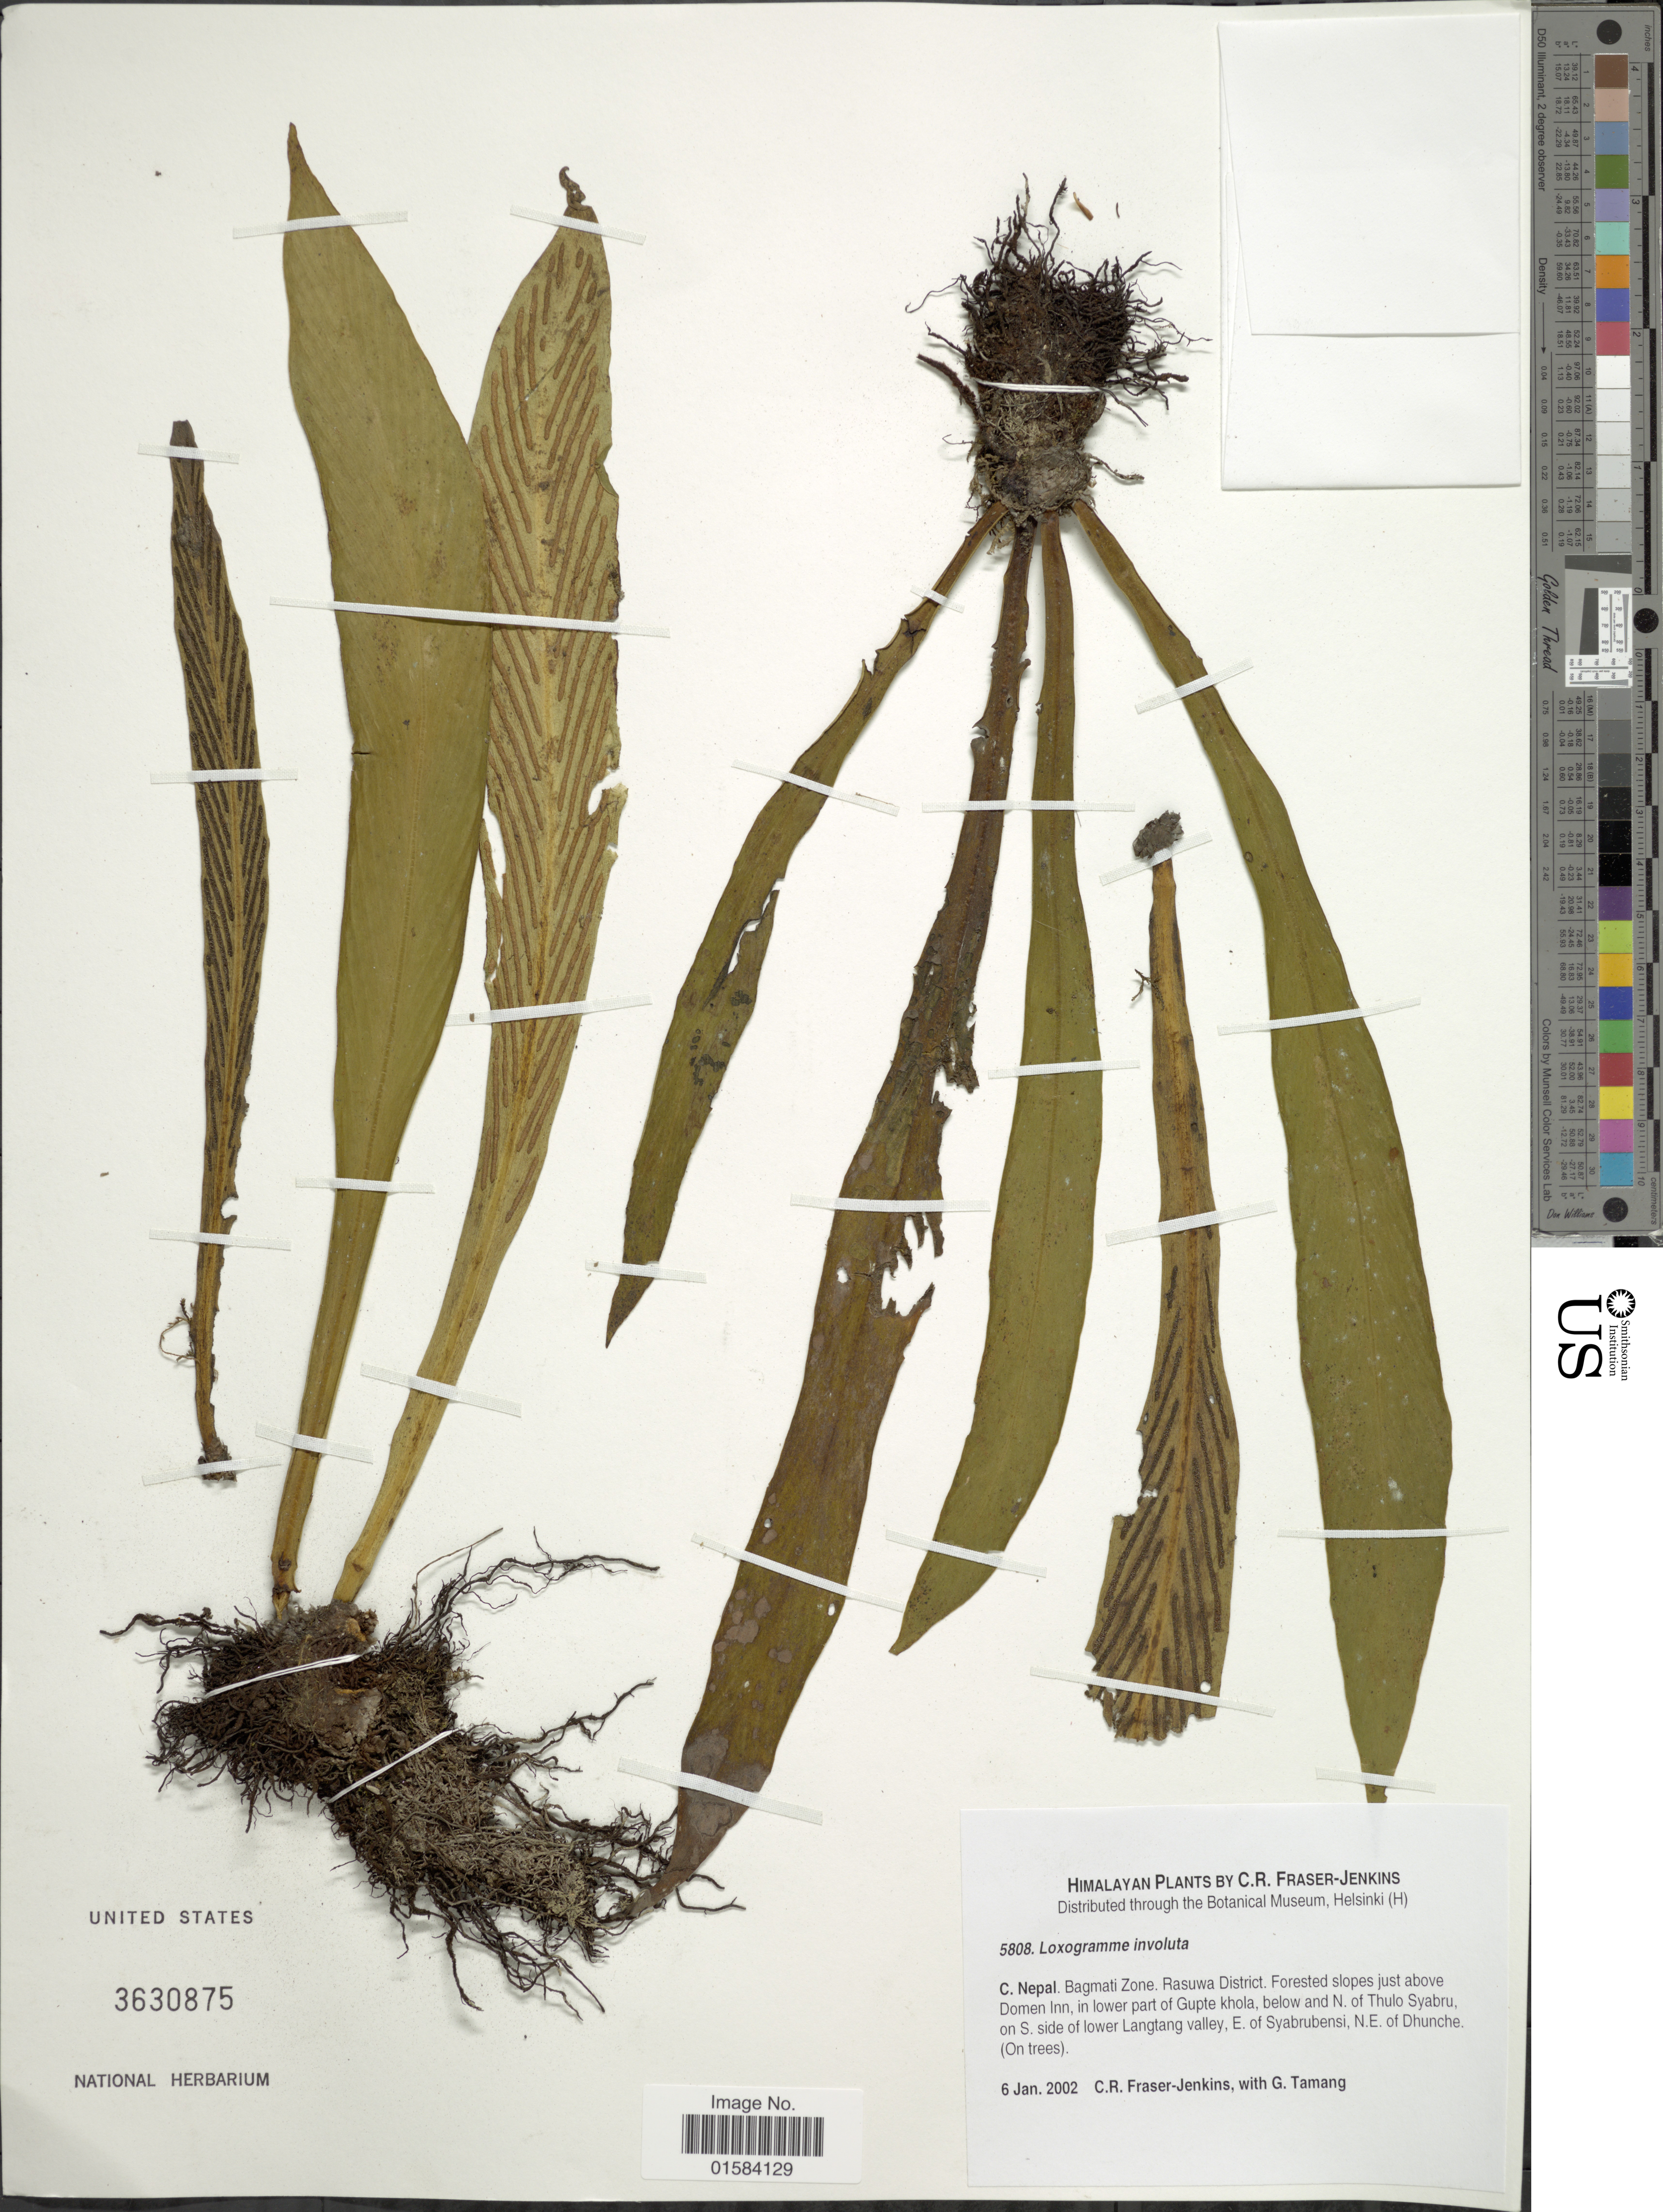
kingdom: Plantae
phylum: Tracheophyta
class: Polypodiopsida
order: Polypodiales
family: Polypodiaceae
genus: Loxogramme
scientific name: Loxogramme involuta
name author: (D. Don) C. Presl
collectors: C. R. Fraser-Jenkins & G. Tamang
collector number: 5808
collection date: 2002-01-06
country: Nepal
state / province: Bagmati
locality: Himalayan, C Nepal, Bagmati Zone. Rasuwa District. Forested slope just above Domen Inn, in lower part of Gupte khola, below and N of Thulo Syabru, on S. side of lower Langtang valley, E of Syabrubensi, N.E. of Dhunchue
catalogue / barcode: US 3630875